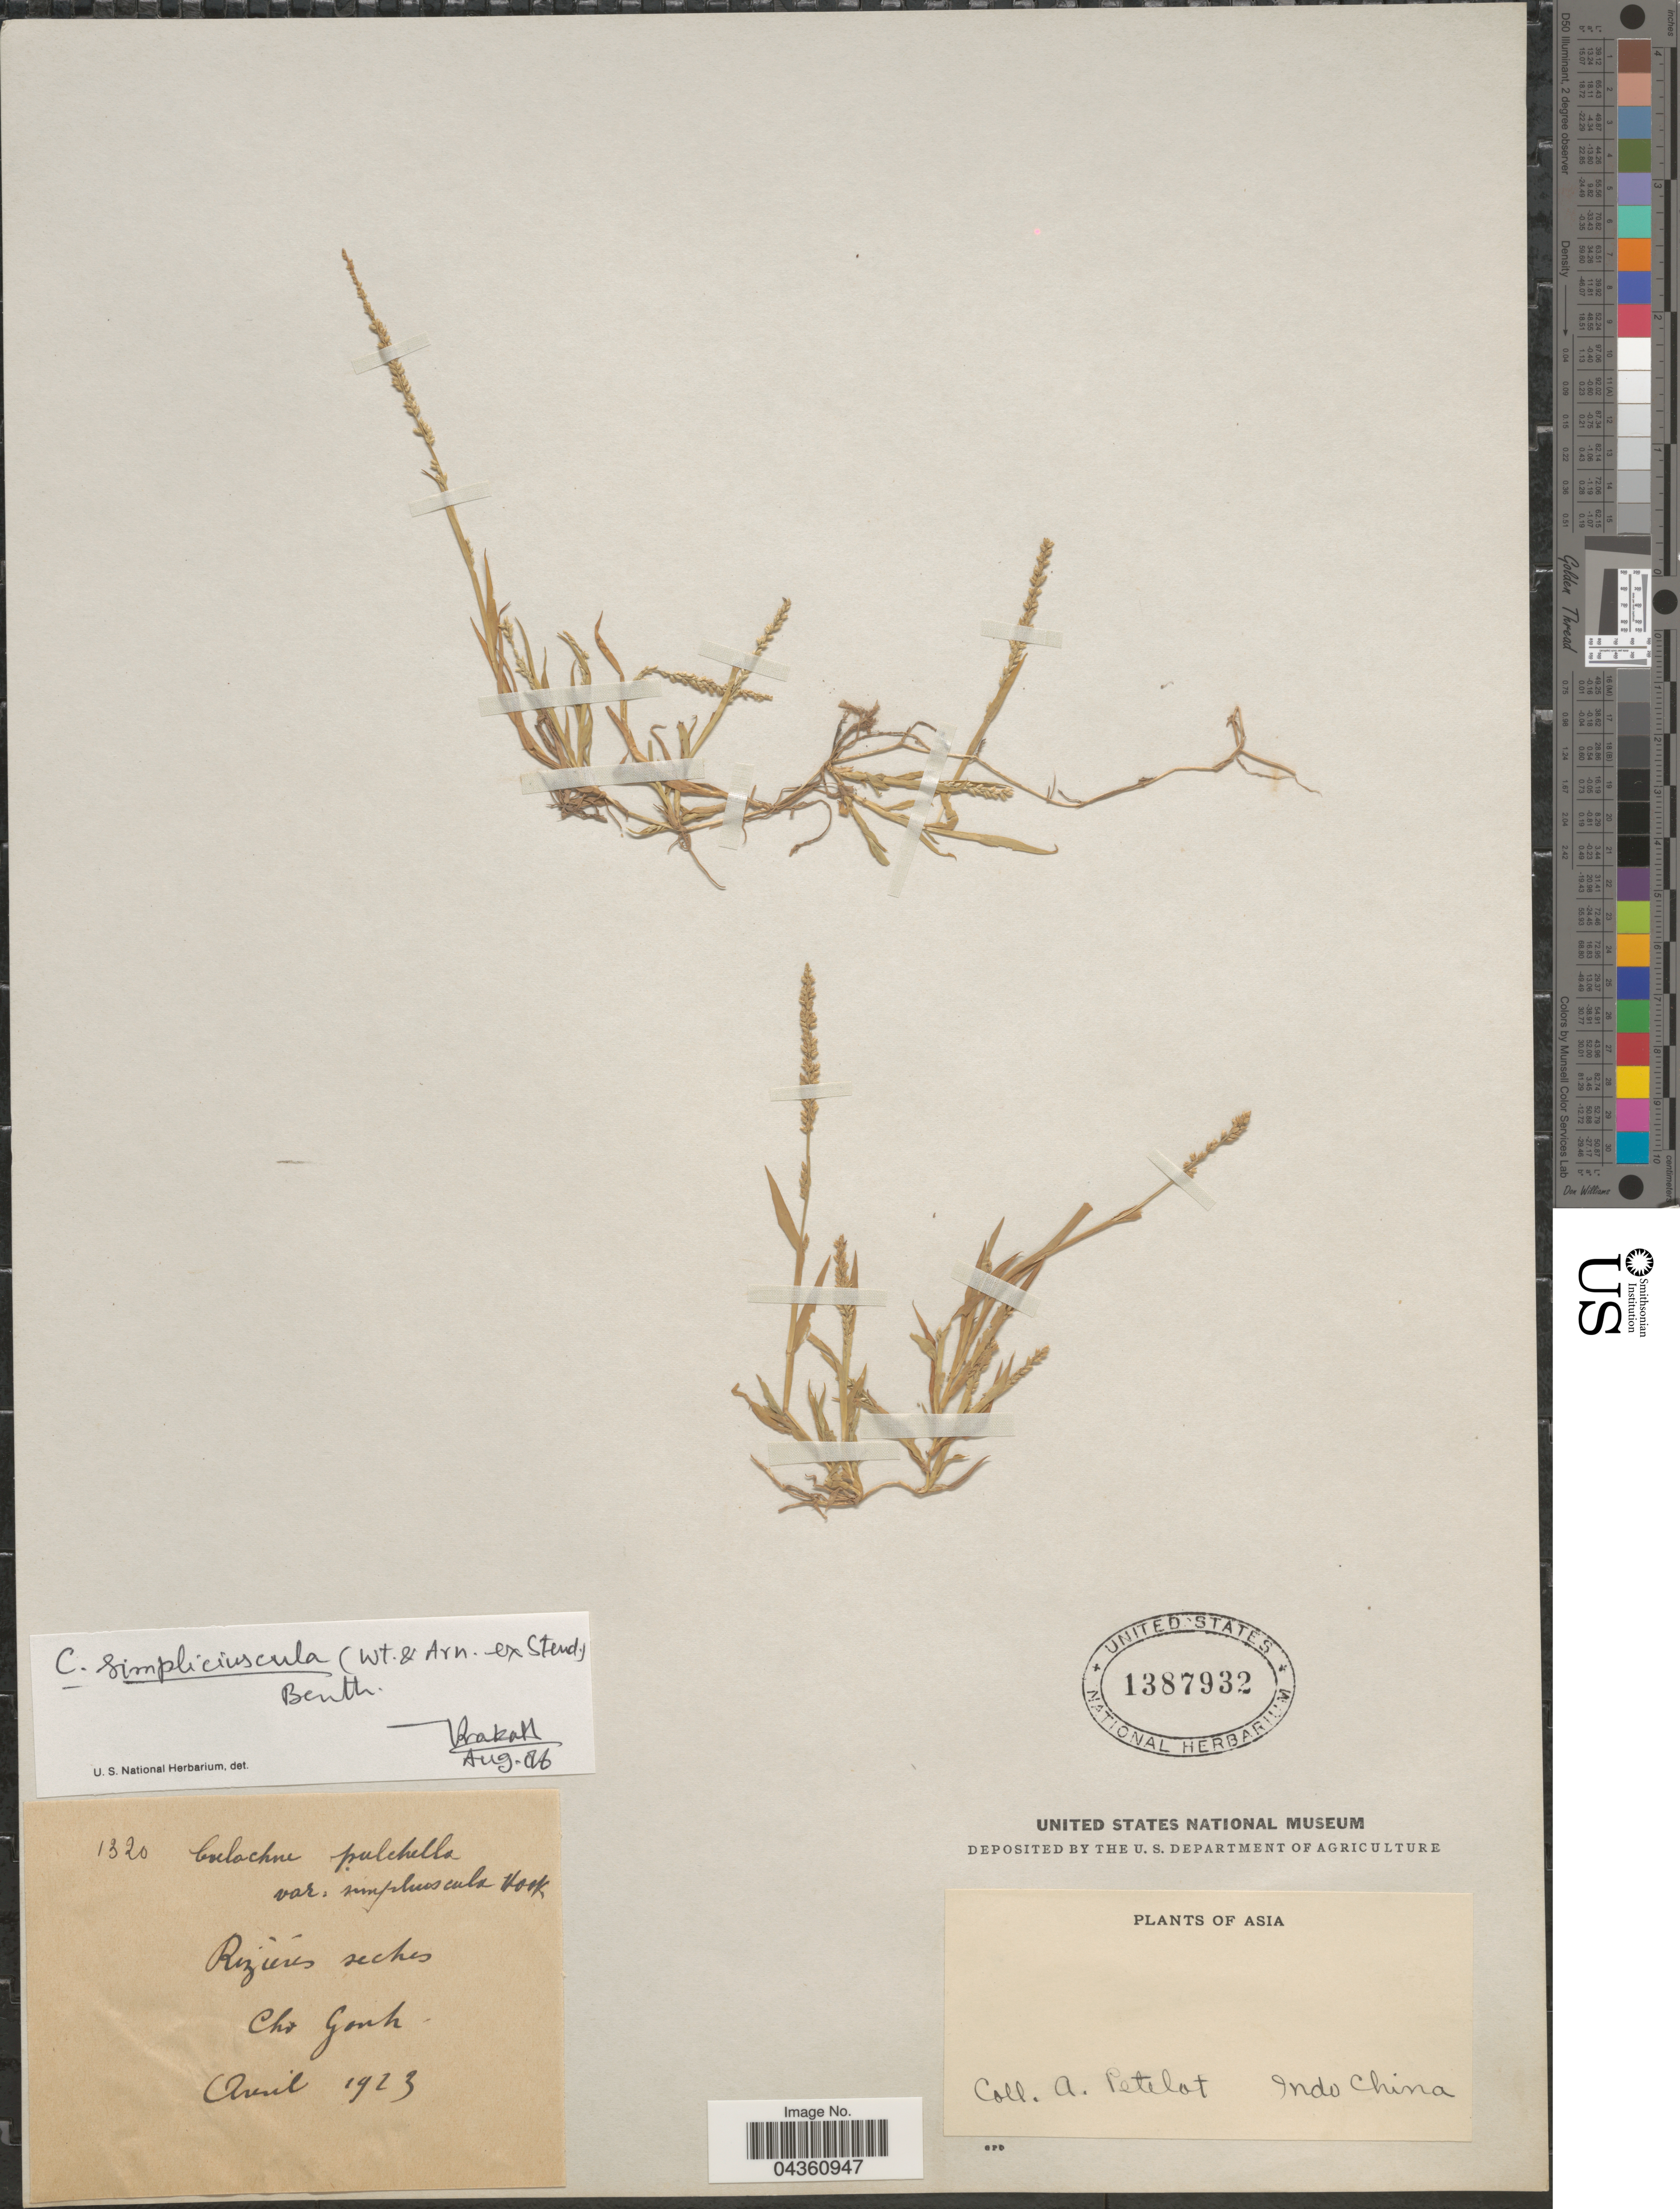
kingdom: Plantae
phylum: Tracheophyta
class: Liliopsida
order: Poales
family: Poaceae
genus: Coelachne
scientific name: Coelachne simpliciuscula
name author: (Wight & Arn. ex Steud.) Munro ex Benth.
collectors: A. Petelot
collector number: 1320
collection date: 1923-10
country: Vietnam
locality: Rizières seches. Cho Ganh. Indo China.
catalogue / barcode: US 1387932